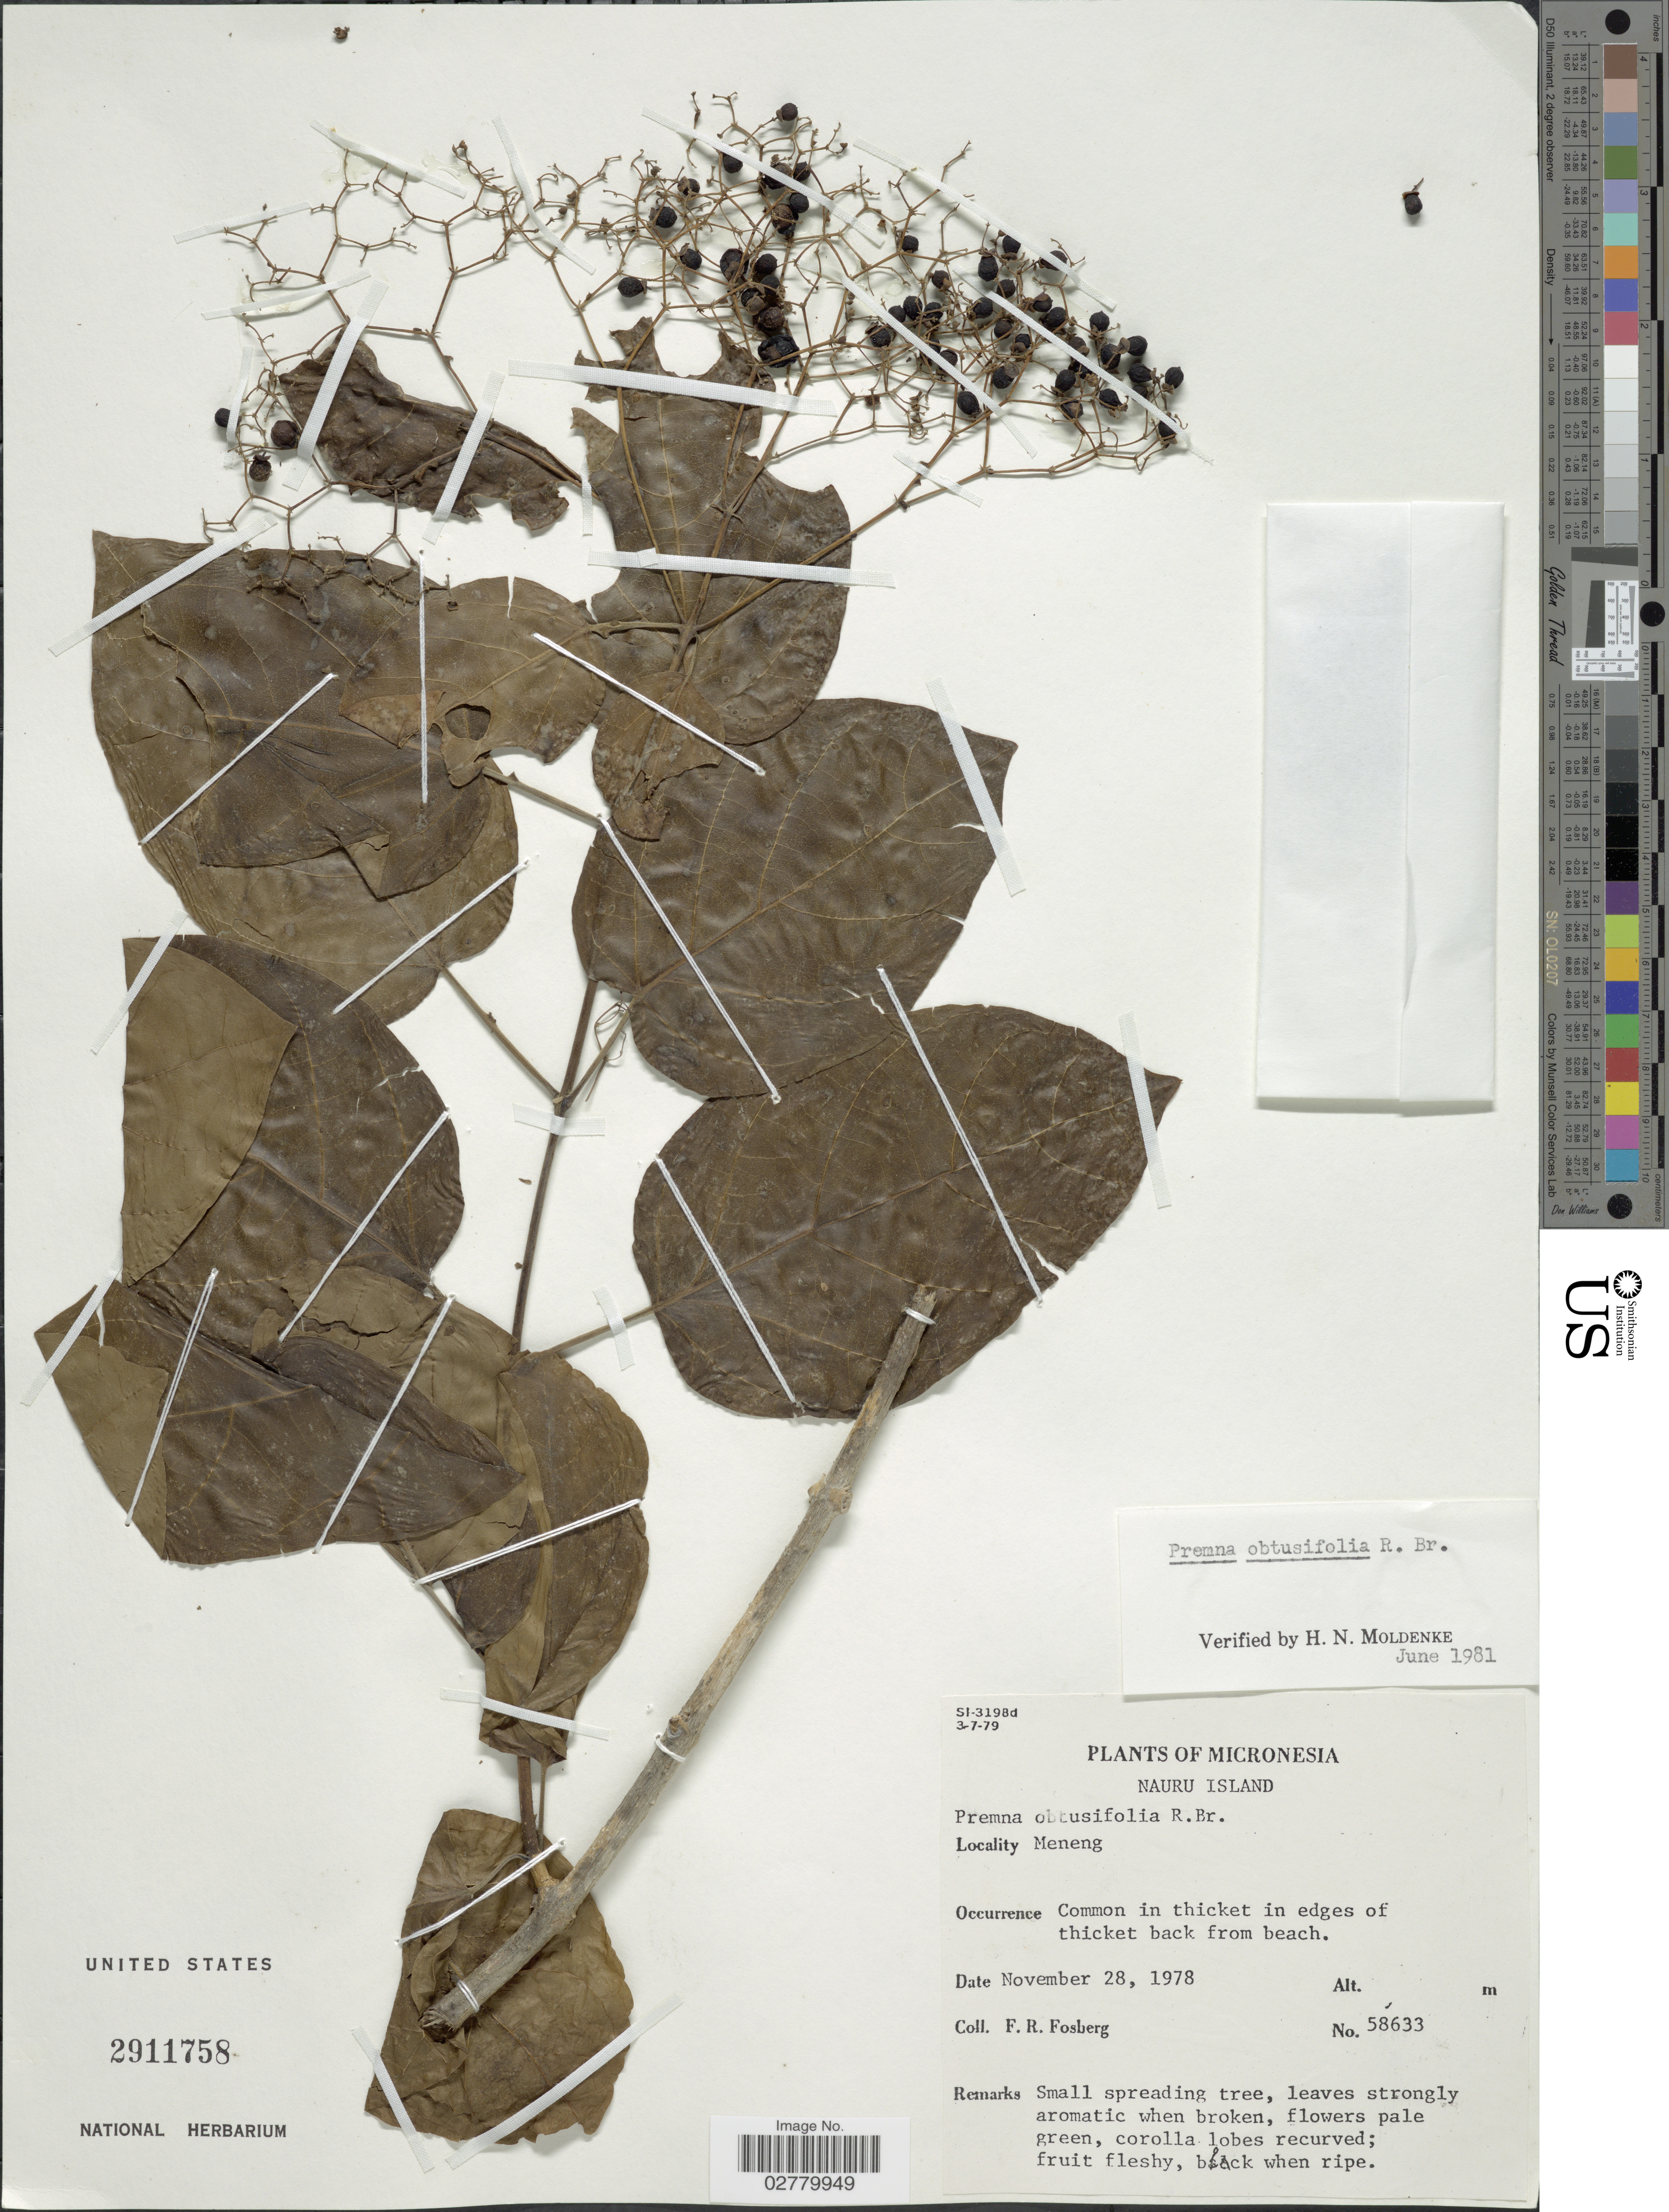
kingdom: Plantae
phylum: Tracheophyta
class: Magnoliopsida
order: Lamiales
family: Lamiaceae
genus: Premna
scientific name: Premna obtusifolia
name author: R. Br.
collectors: F. R. Fosberg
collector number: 58633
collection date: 1978-11-28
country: Nauru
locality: Micronesia. Nauru Island. Meneng.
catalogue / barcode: US 2911758